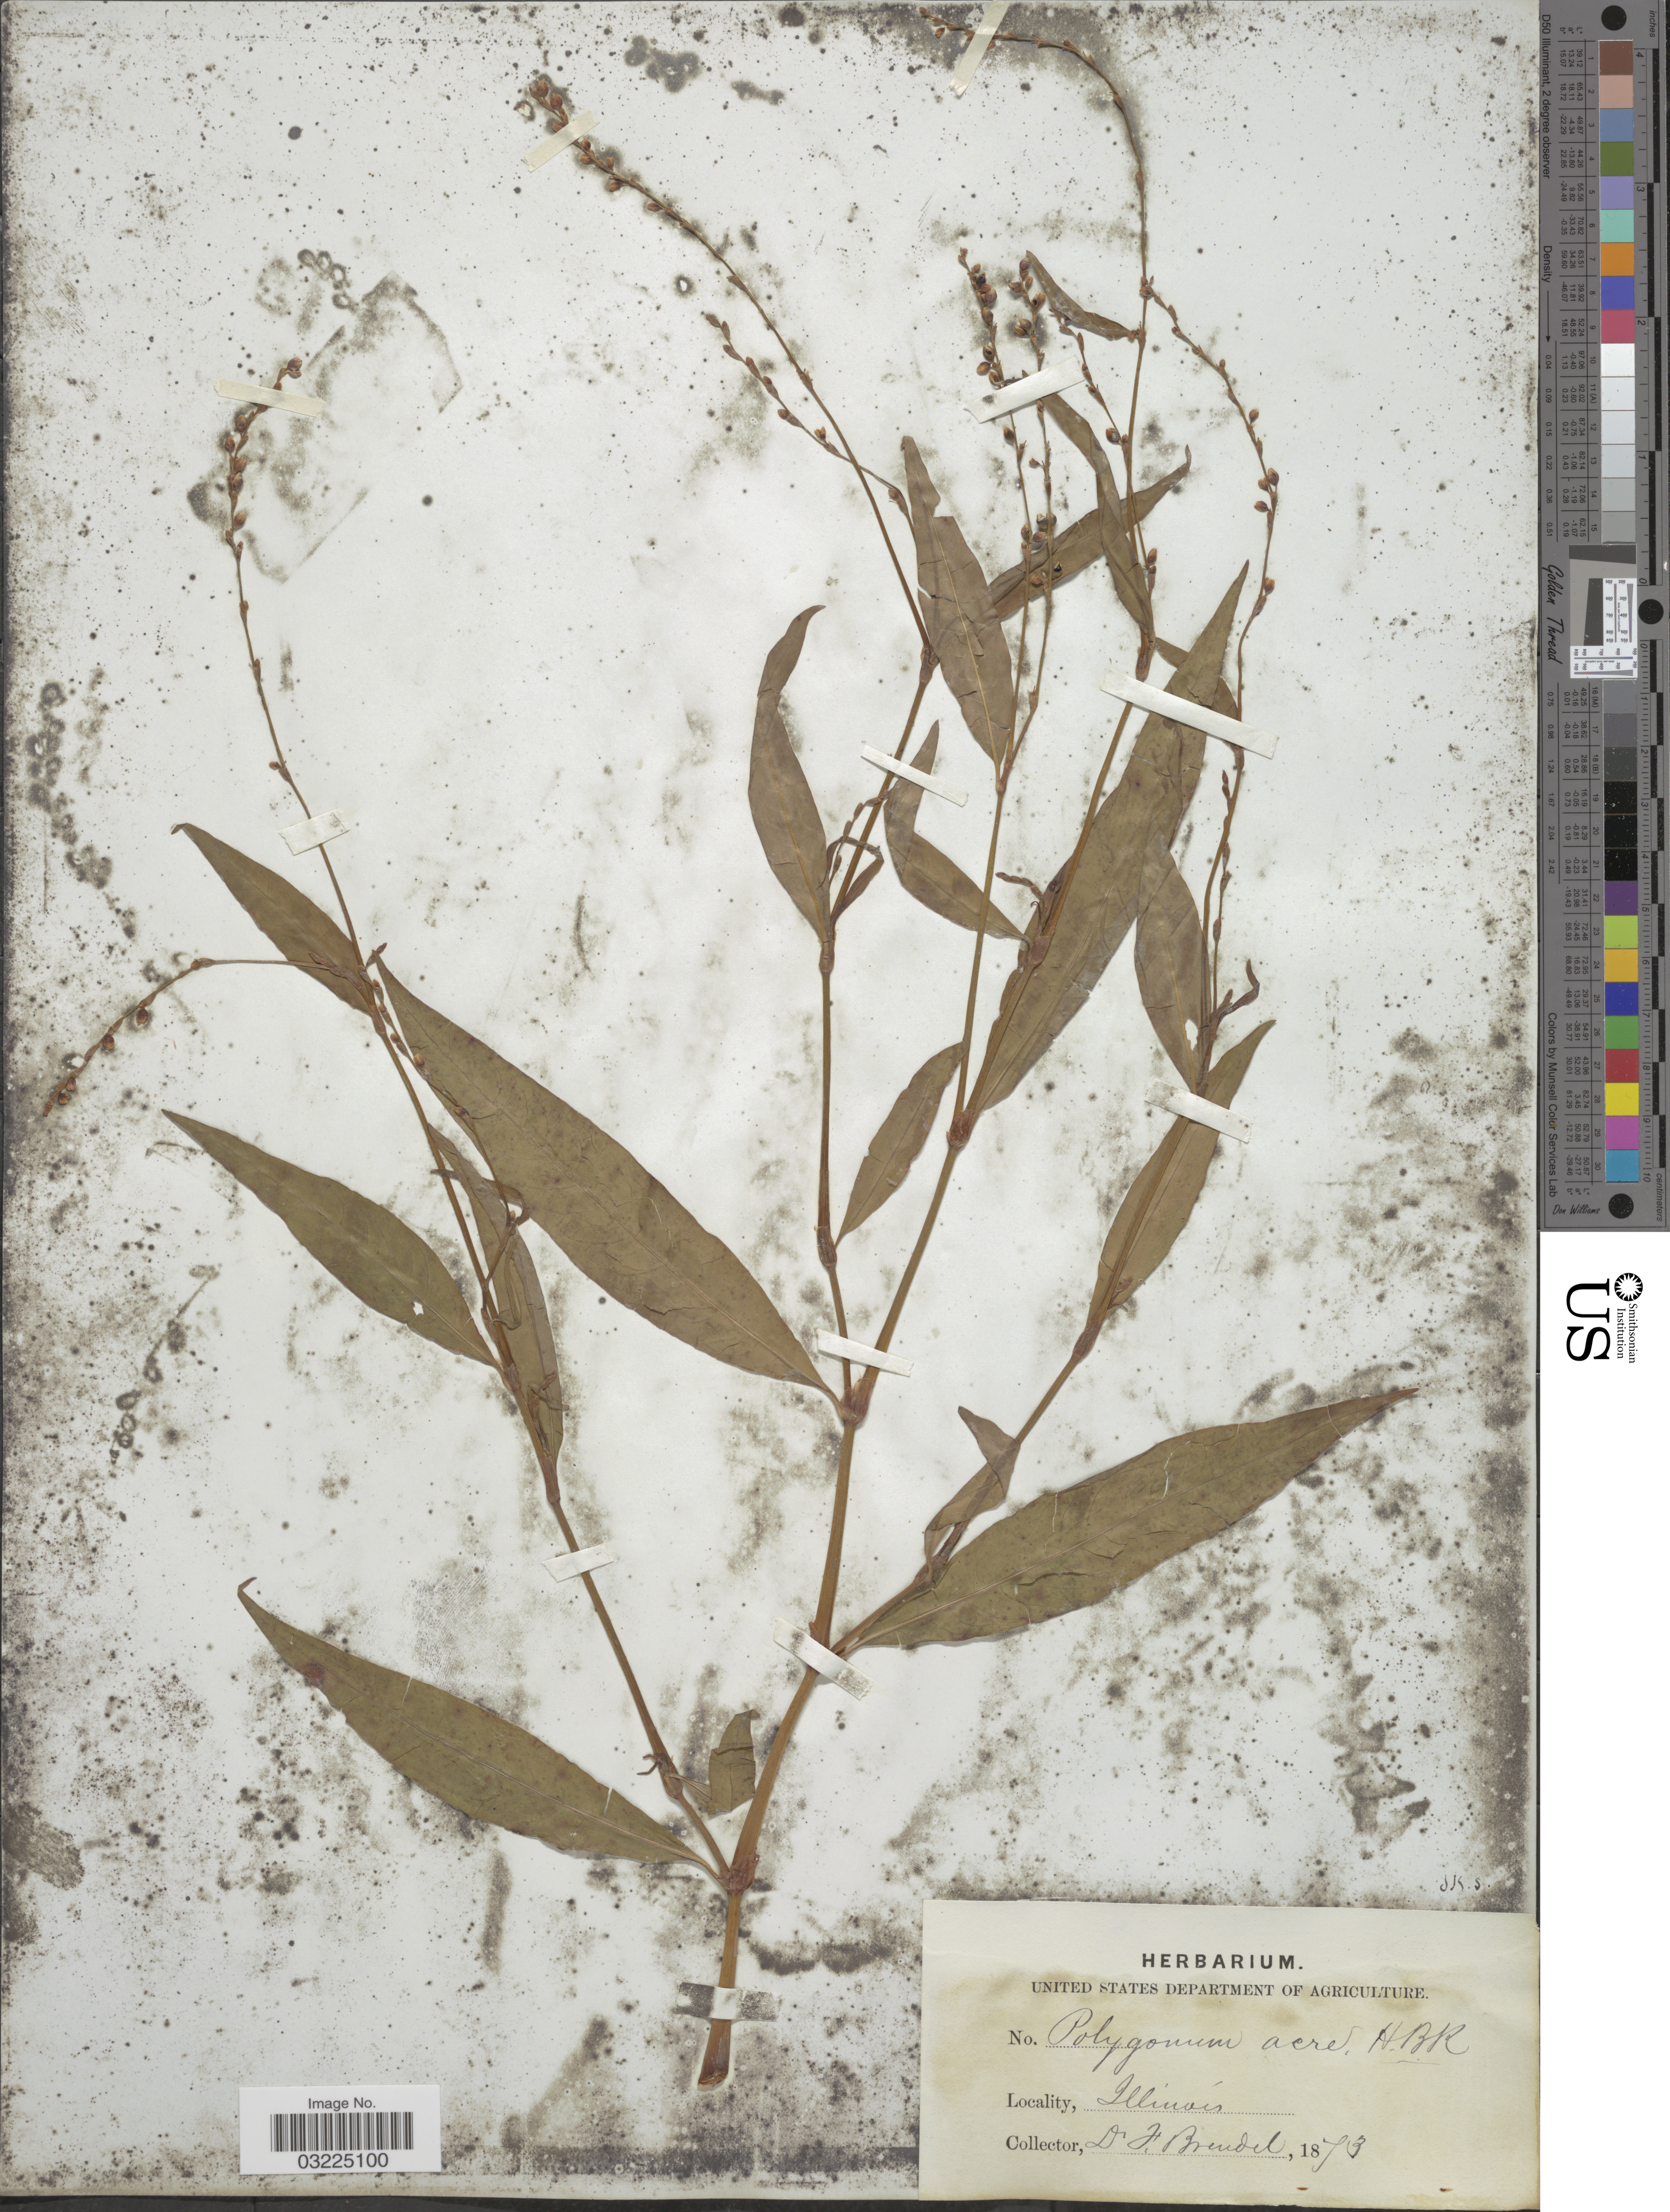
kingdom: Plantae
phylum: Tracheophyta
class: Magnoliopsida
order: Caryophyllales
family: Polygonaceae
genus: Persicaria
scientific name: Persicaria punctata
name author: (Elliott) Small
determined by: Atha, D. E.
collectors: F. Brendel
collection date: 1873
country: United States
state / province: Illinois